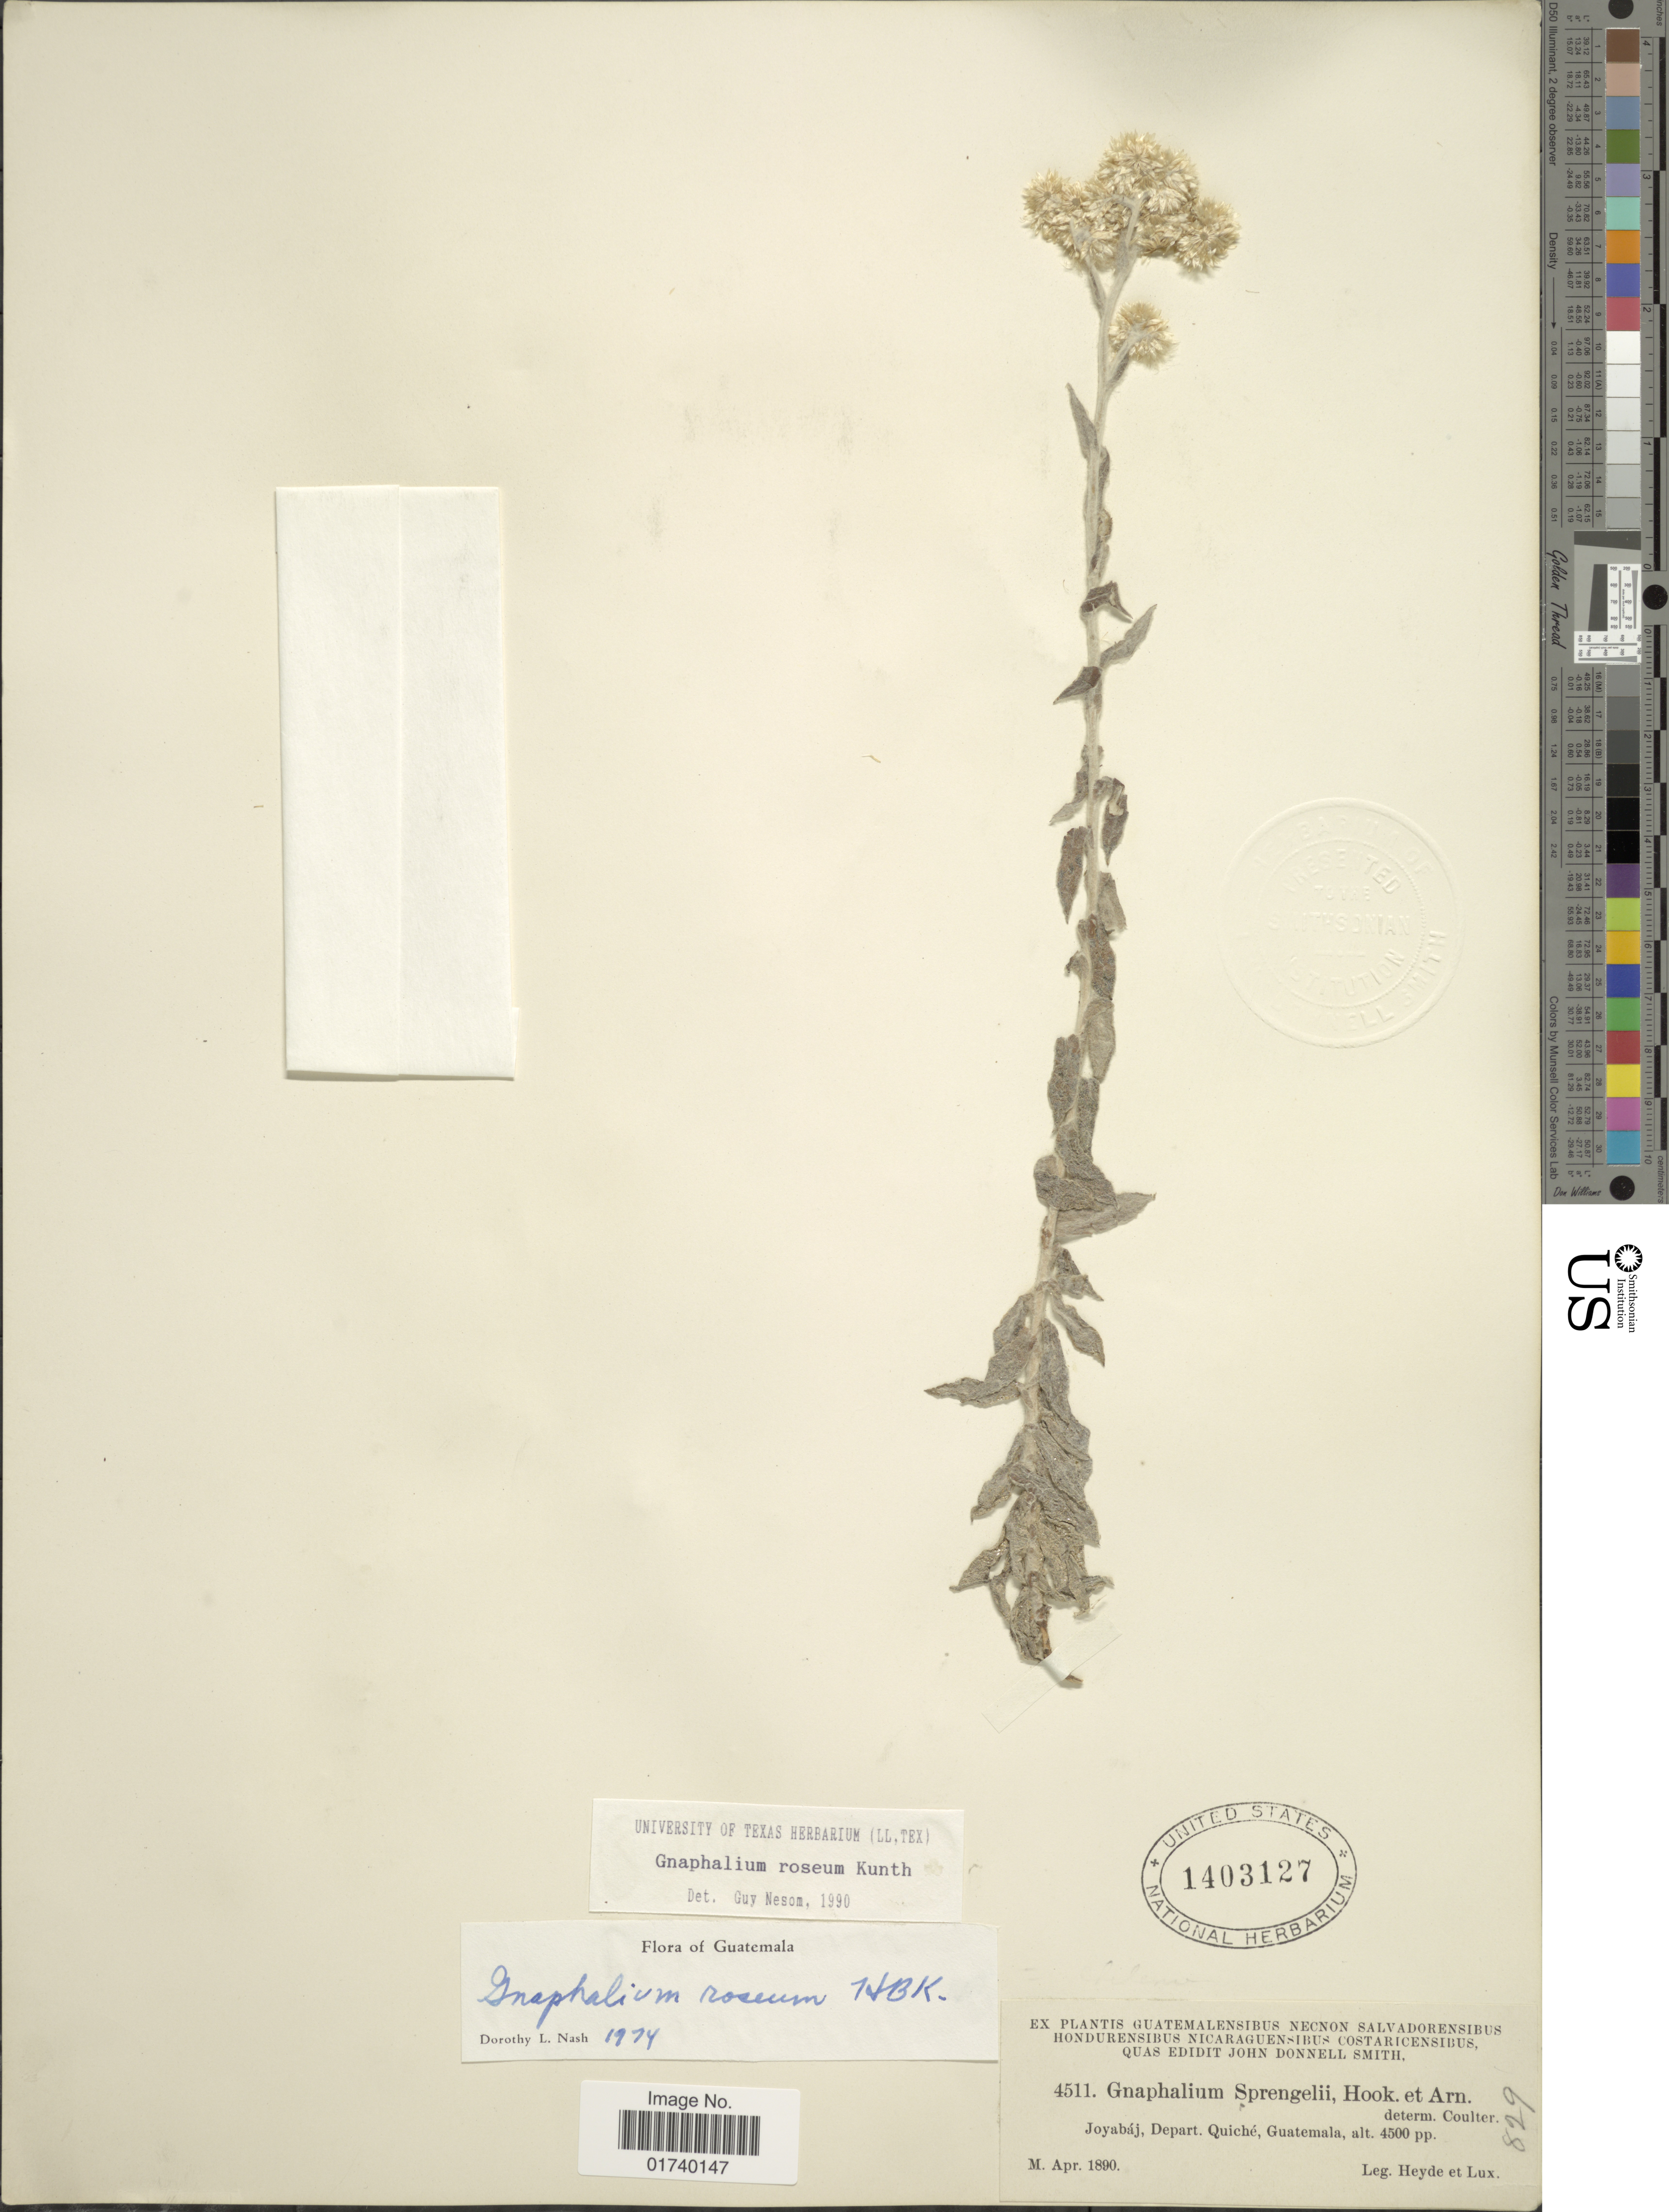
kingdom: Plantae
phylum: Tracheophyta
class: Magnoliopsida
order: Asterales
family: Asteraceae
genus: Pseudognaphalium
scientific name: Pseudognaphalium roseum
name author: (Kunth) Anderb.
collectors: Heyde & Lux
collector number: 4511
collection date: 1890-04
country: Guatemala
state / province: El Quiché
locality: Joyabaj, Depart, Quiche.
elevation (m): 1372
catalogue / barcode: US 1403127